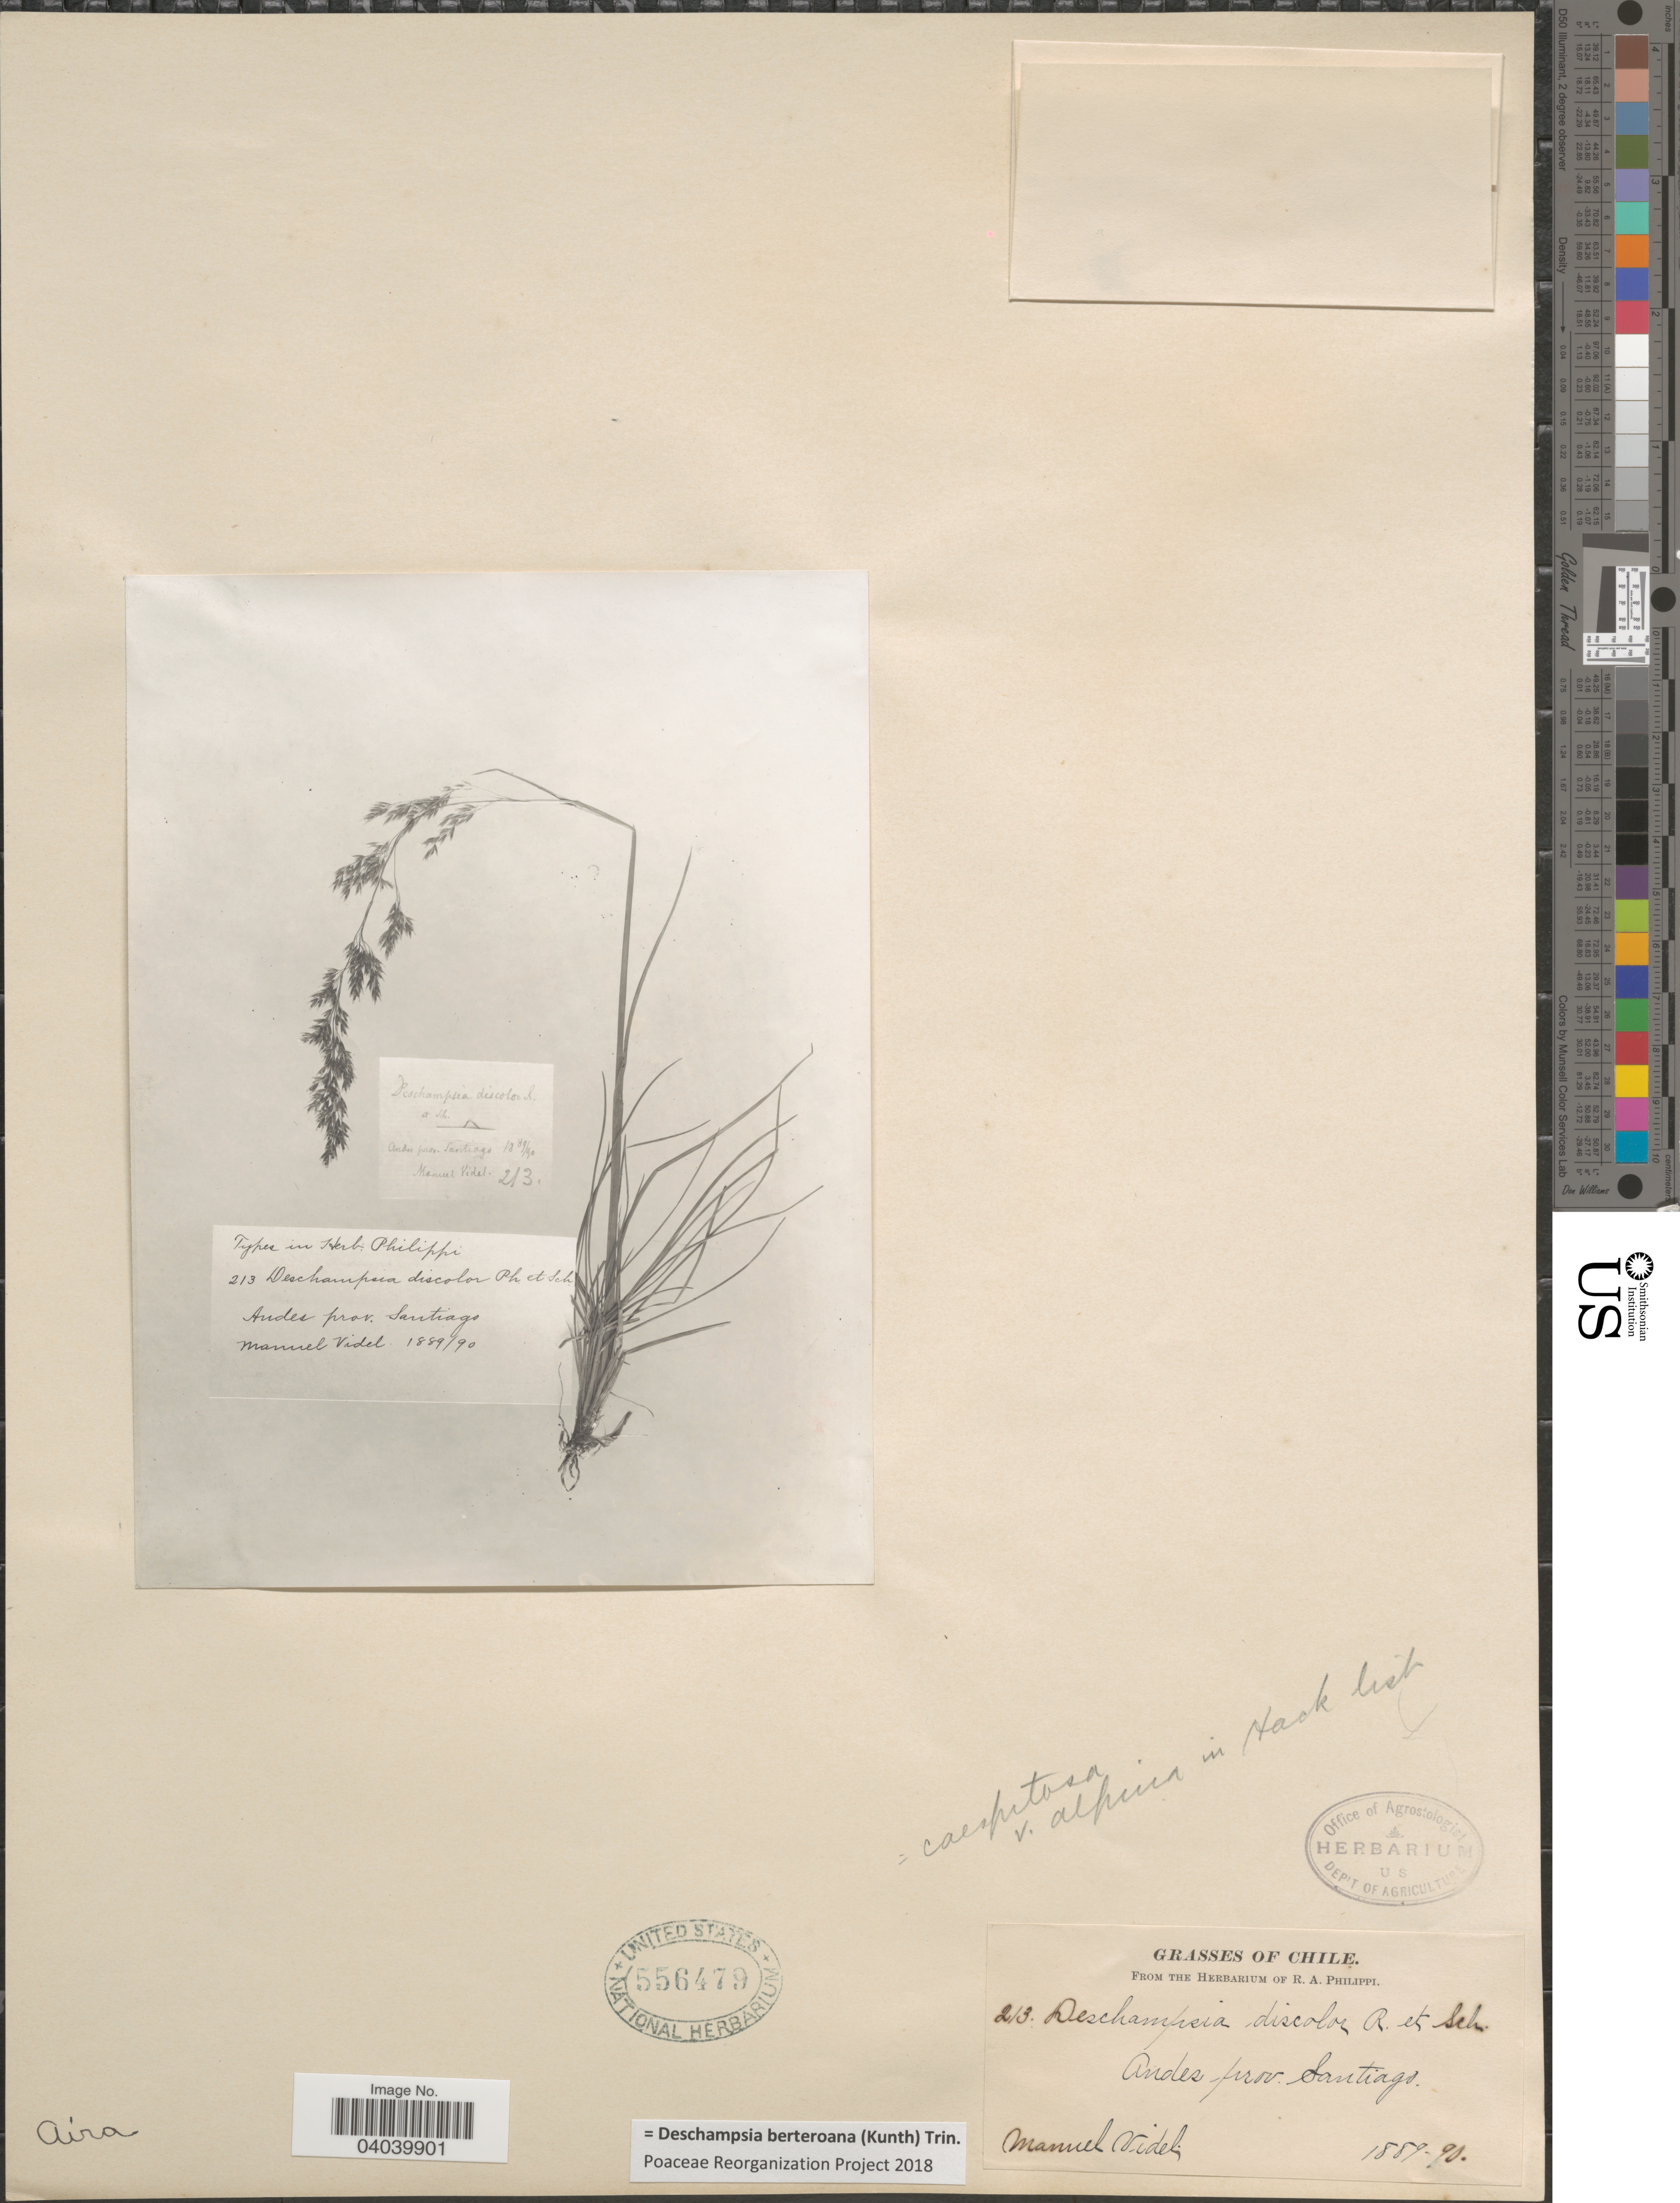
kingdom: Plantae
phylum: Tracheophyta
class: Liliopsida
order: Poales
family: Poaceae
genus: Deschampsia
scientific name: Deschampsia berteroana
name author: (Kunth) Trin.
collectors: M. Videl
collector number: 213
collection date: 1889/1890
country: Chile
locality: Andes, prov. Santiago.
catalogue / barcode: US 556479